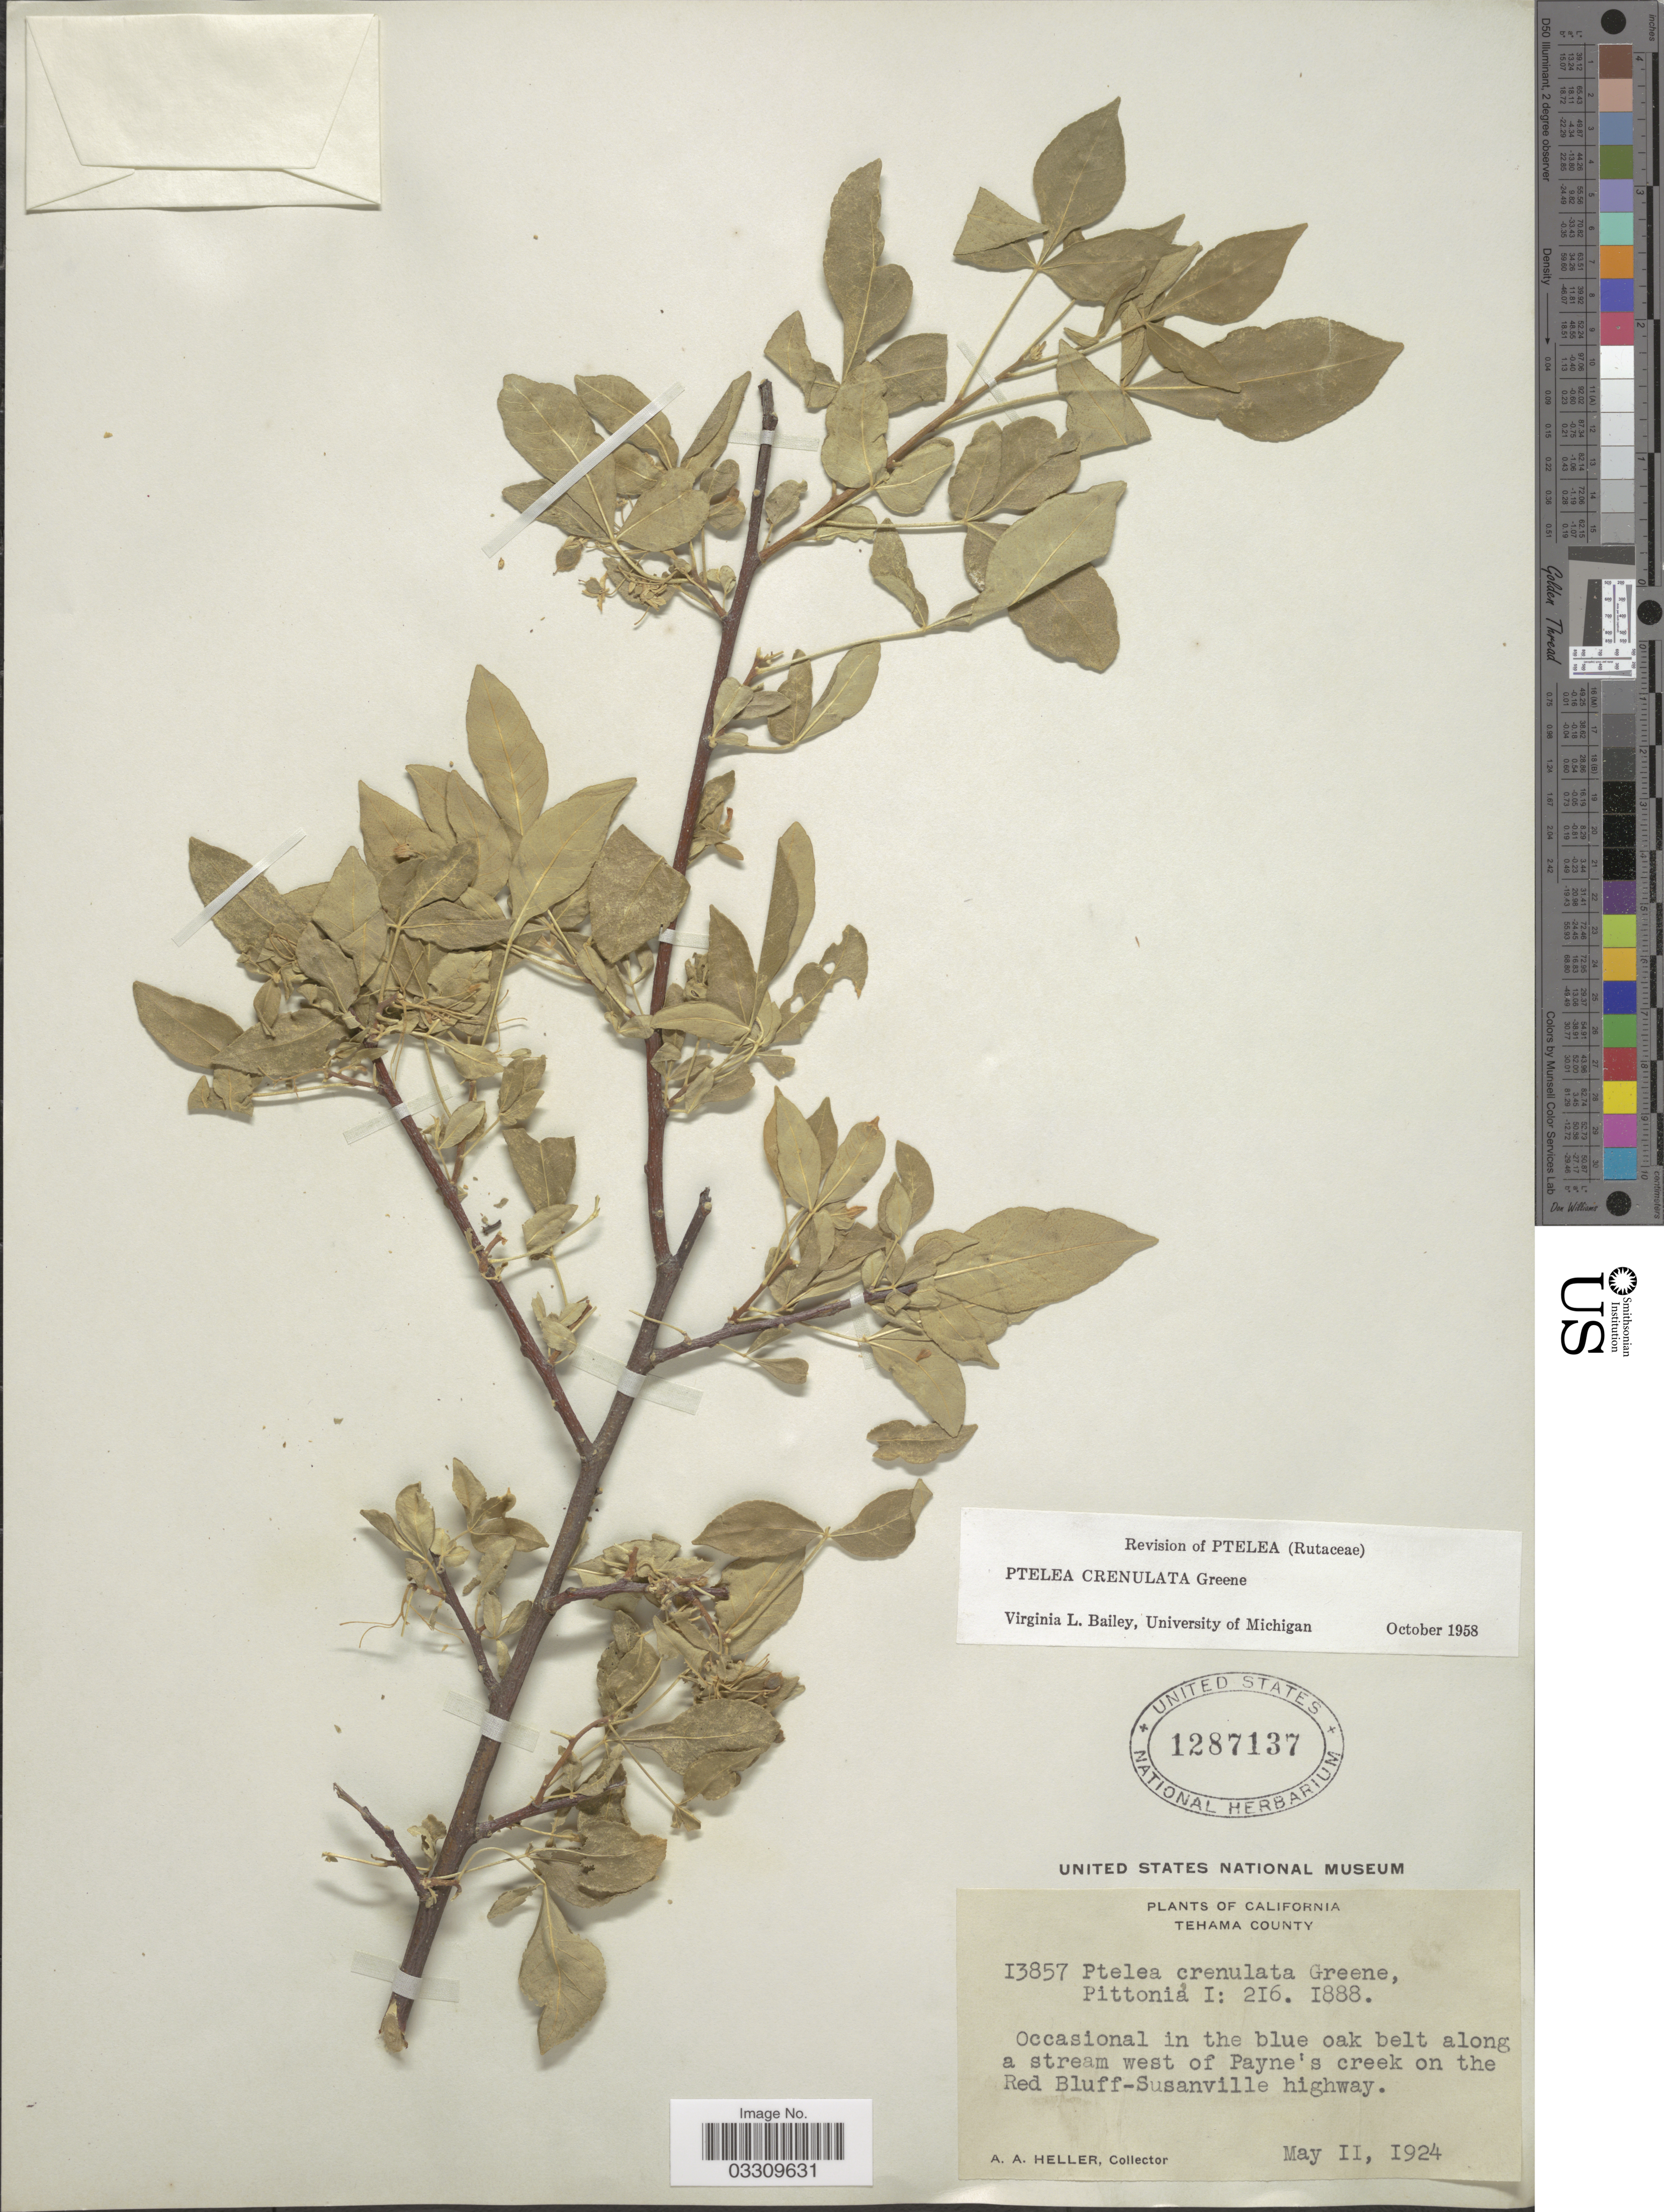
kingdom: Plantae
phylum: Tracheophyta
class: Magnoliopsida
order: Sapindales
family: Rutaceae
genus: Ptelea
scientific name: Ptelea crenulata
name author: Greene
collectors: A. A. Heller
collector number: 13857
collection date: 1924-05-11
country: United States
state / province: California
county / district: Tehama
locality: Tehama County, Occasional in the blue oak belt along a stream west of Payne's creek on the Red Bluff-Susanville highway.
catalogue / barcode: US 1287137